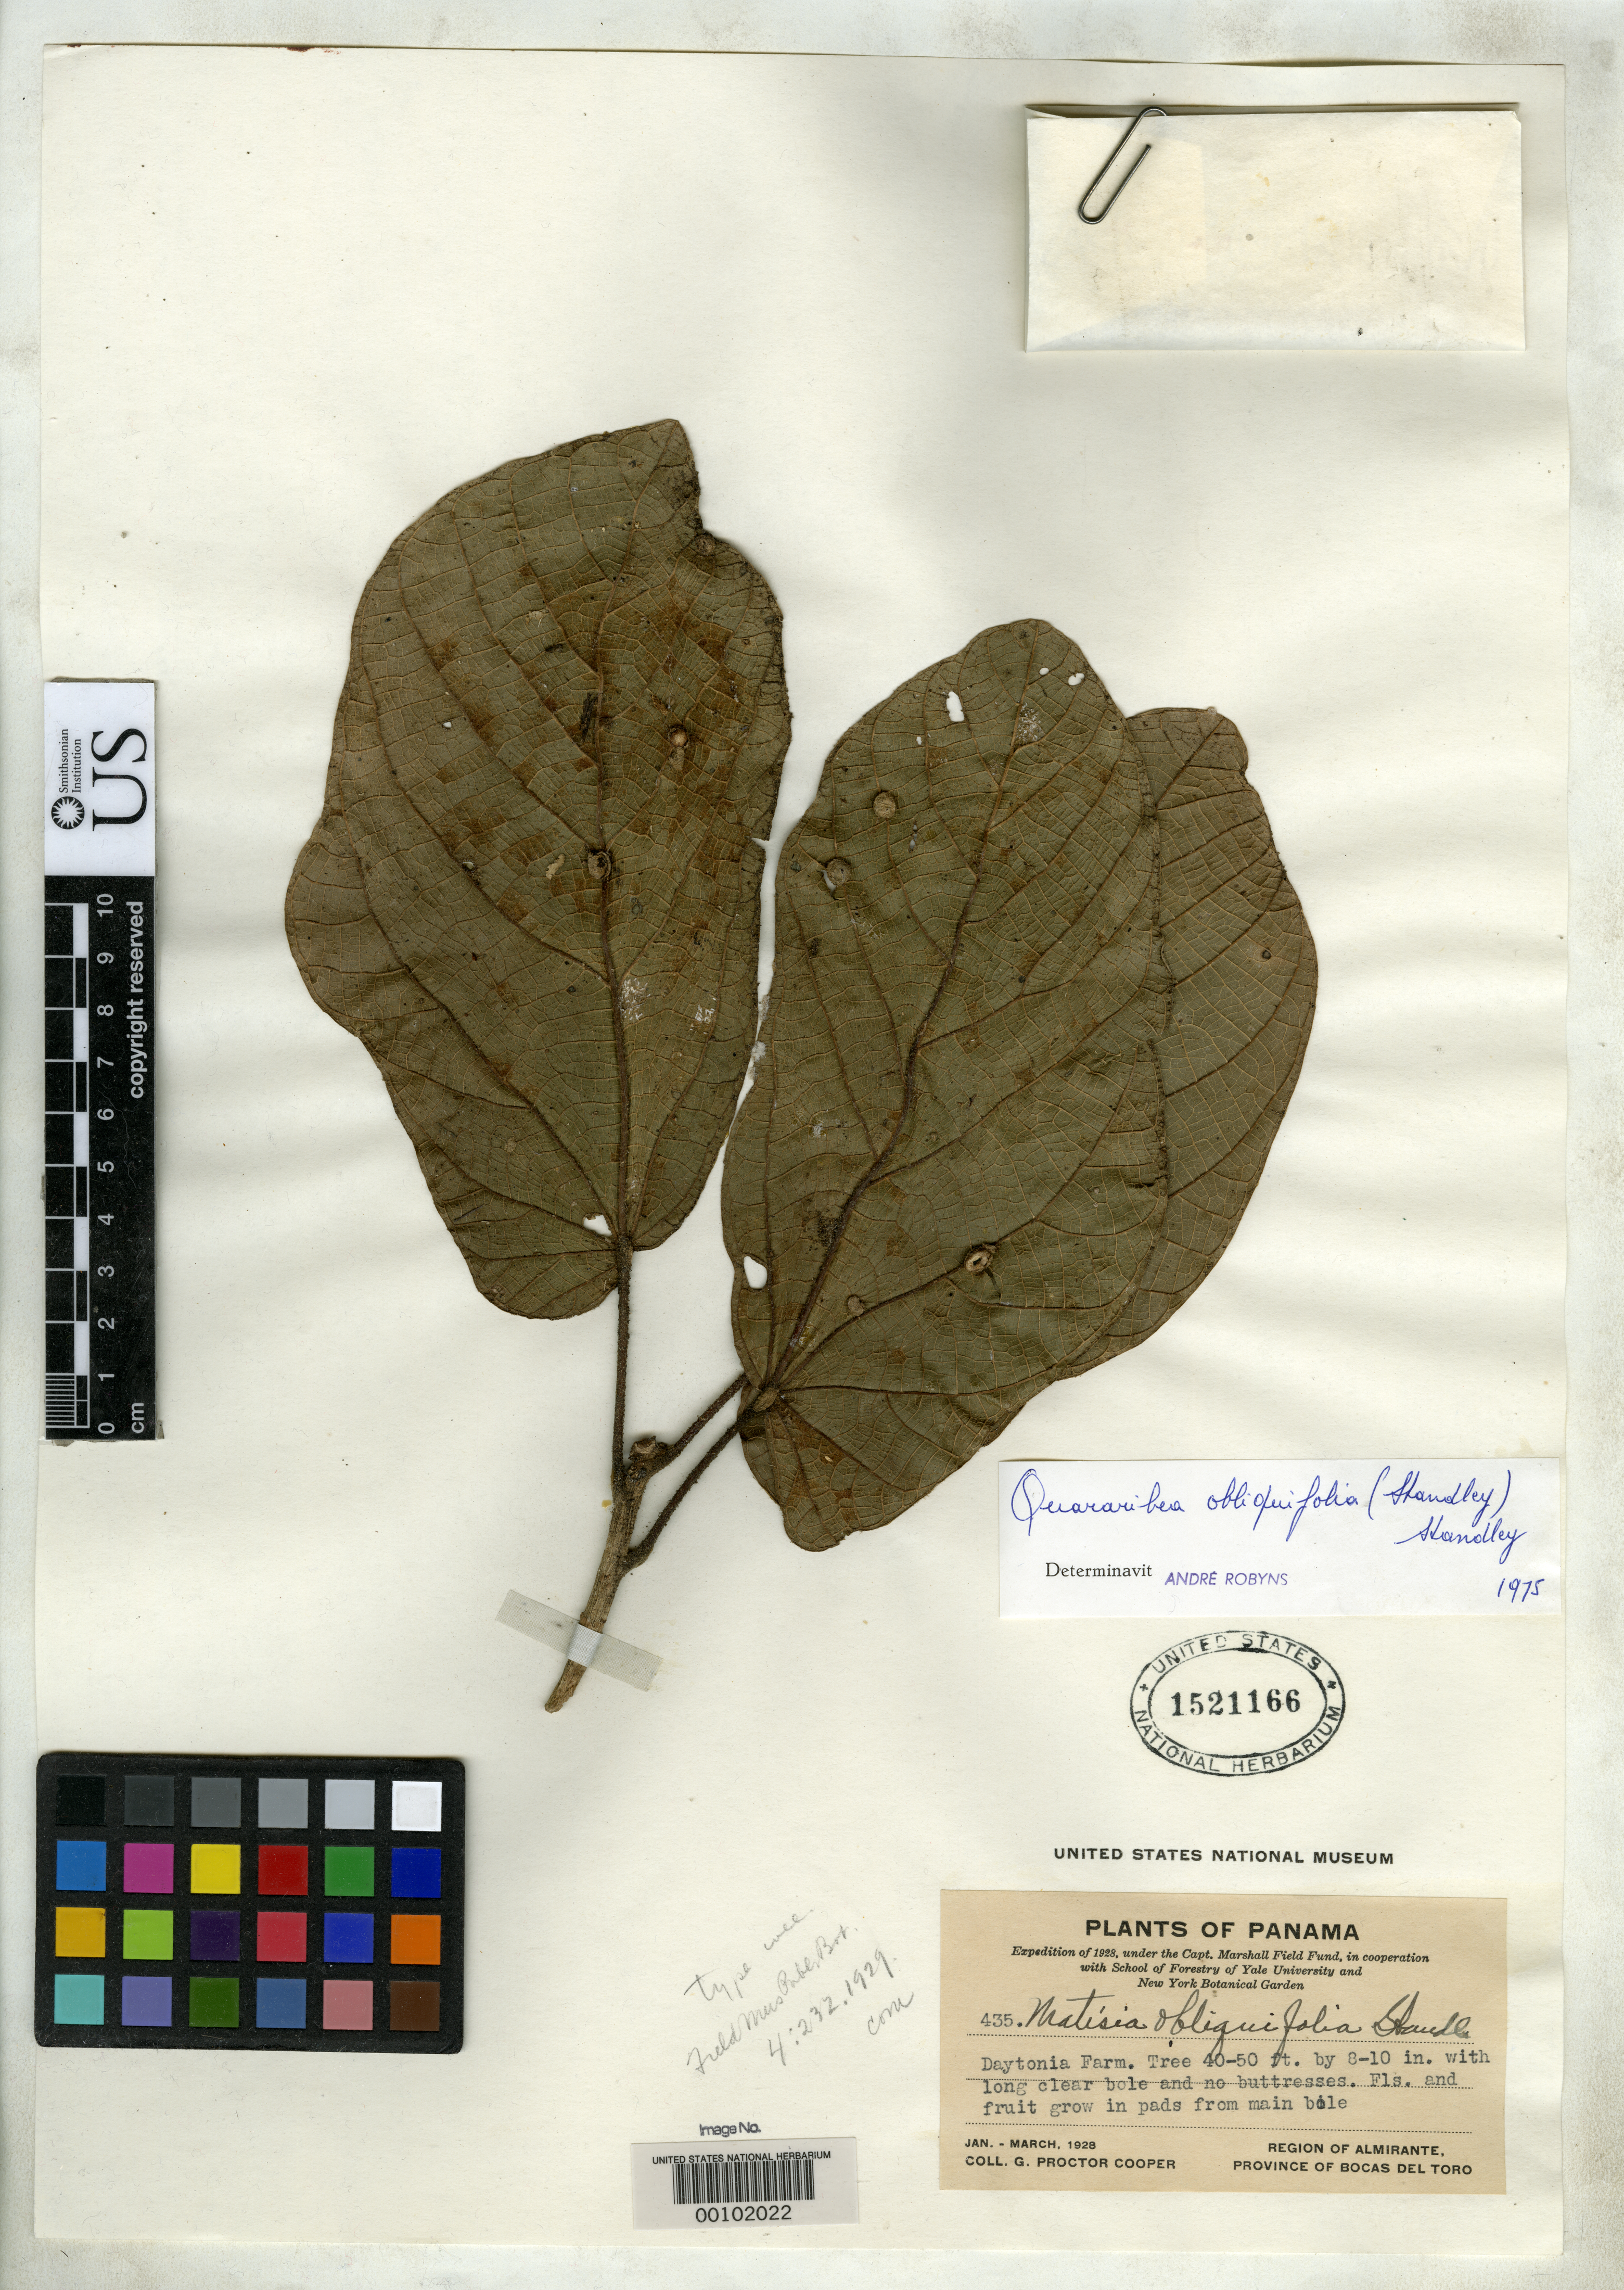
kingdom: Plantae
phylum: Tracheophyta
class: Magnoliopsida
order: Malvales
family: Malvaceae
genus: Matisia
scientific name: Matisia obliquifolia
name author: Standl.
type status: Isotype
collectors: G. Cooper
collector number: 435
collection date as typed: Jan 1928 to -- Mar 1928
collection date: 1928-01/1928-03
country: Panama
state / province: Bocas del Toro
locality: Almirante.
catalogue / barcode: US 1521166